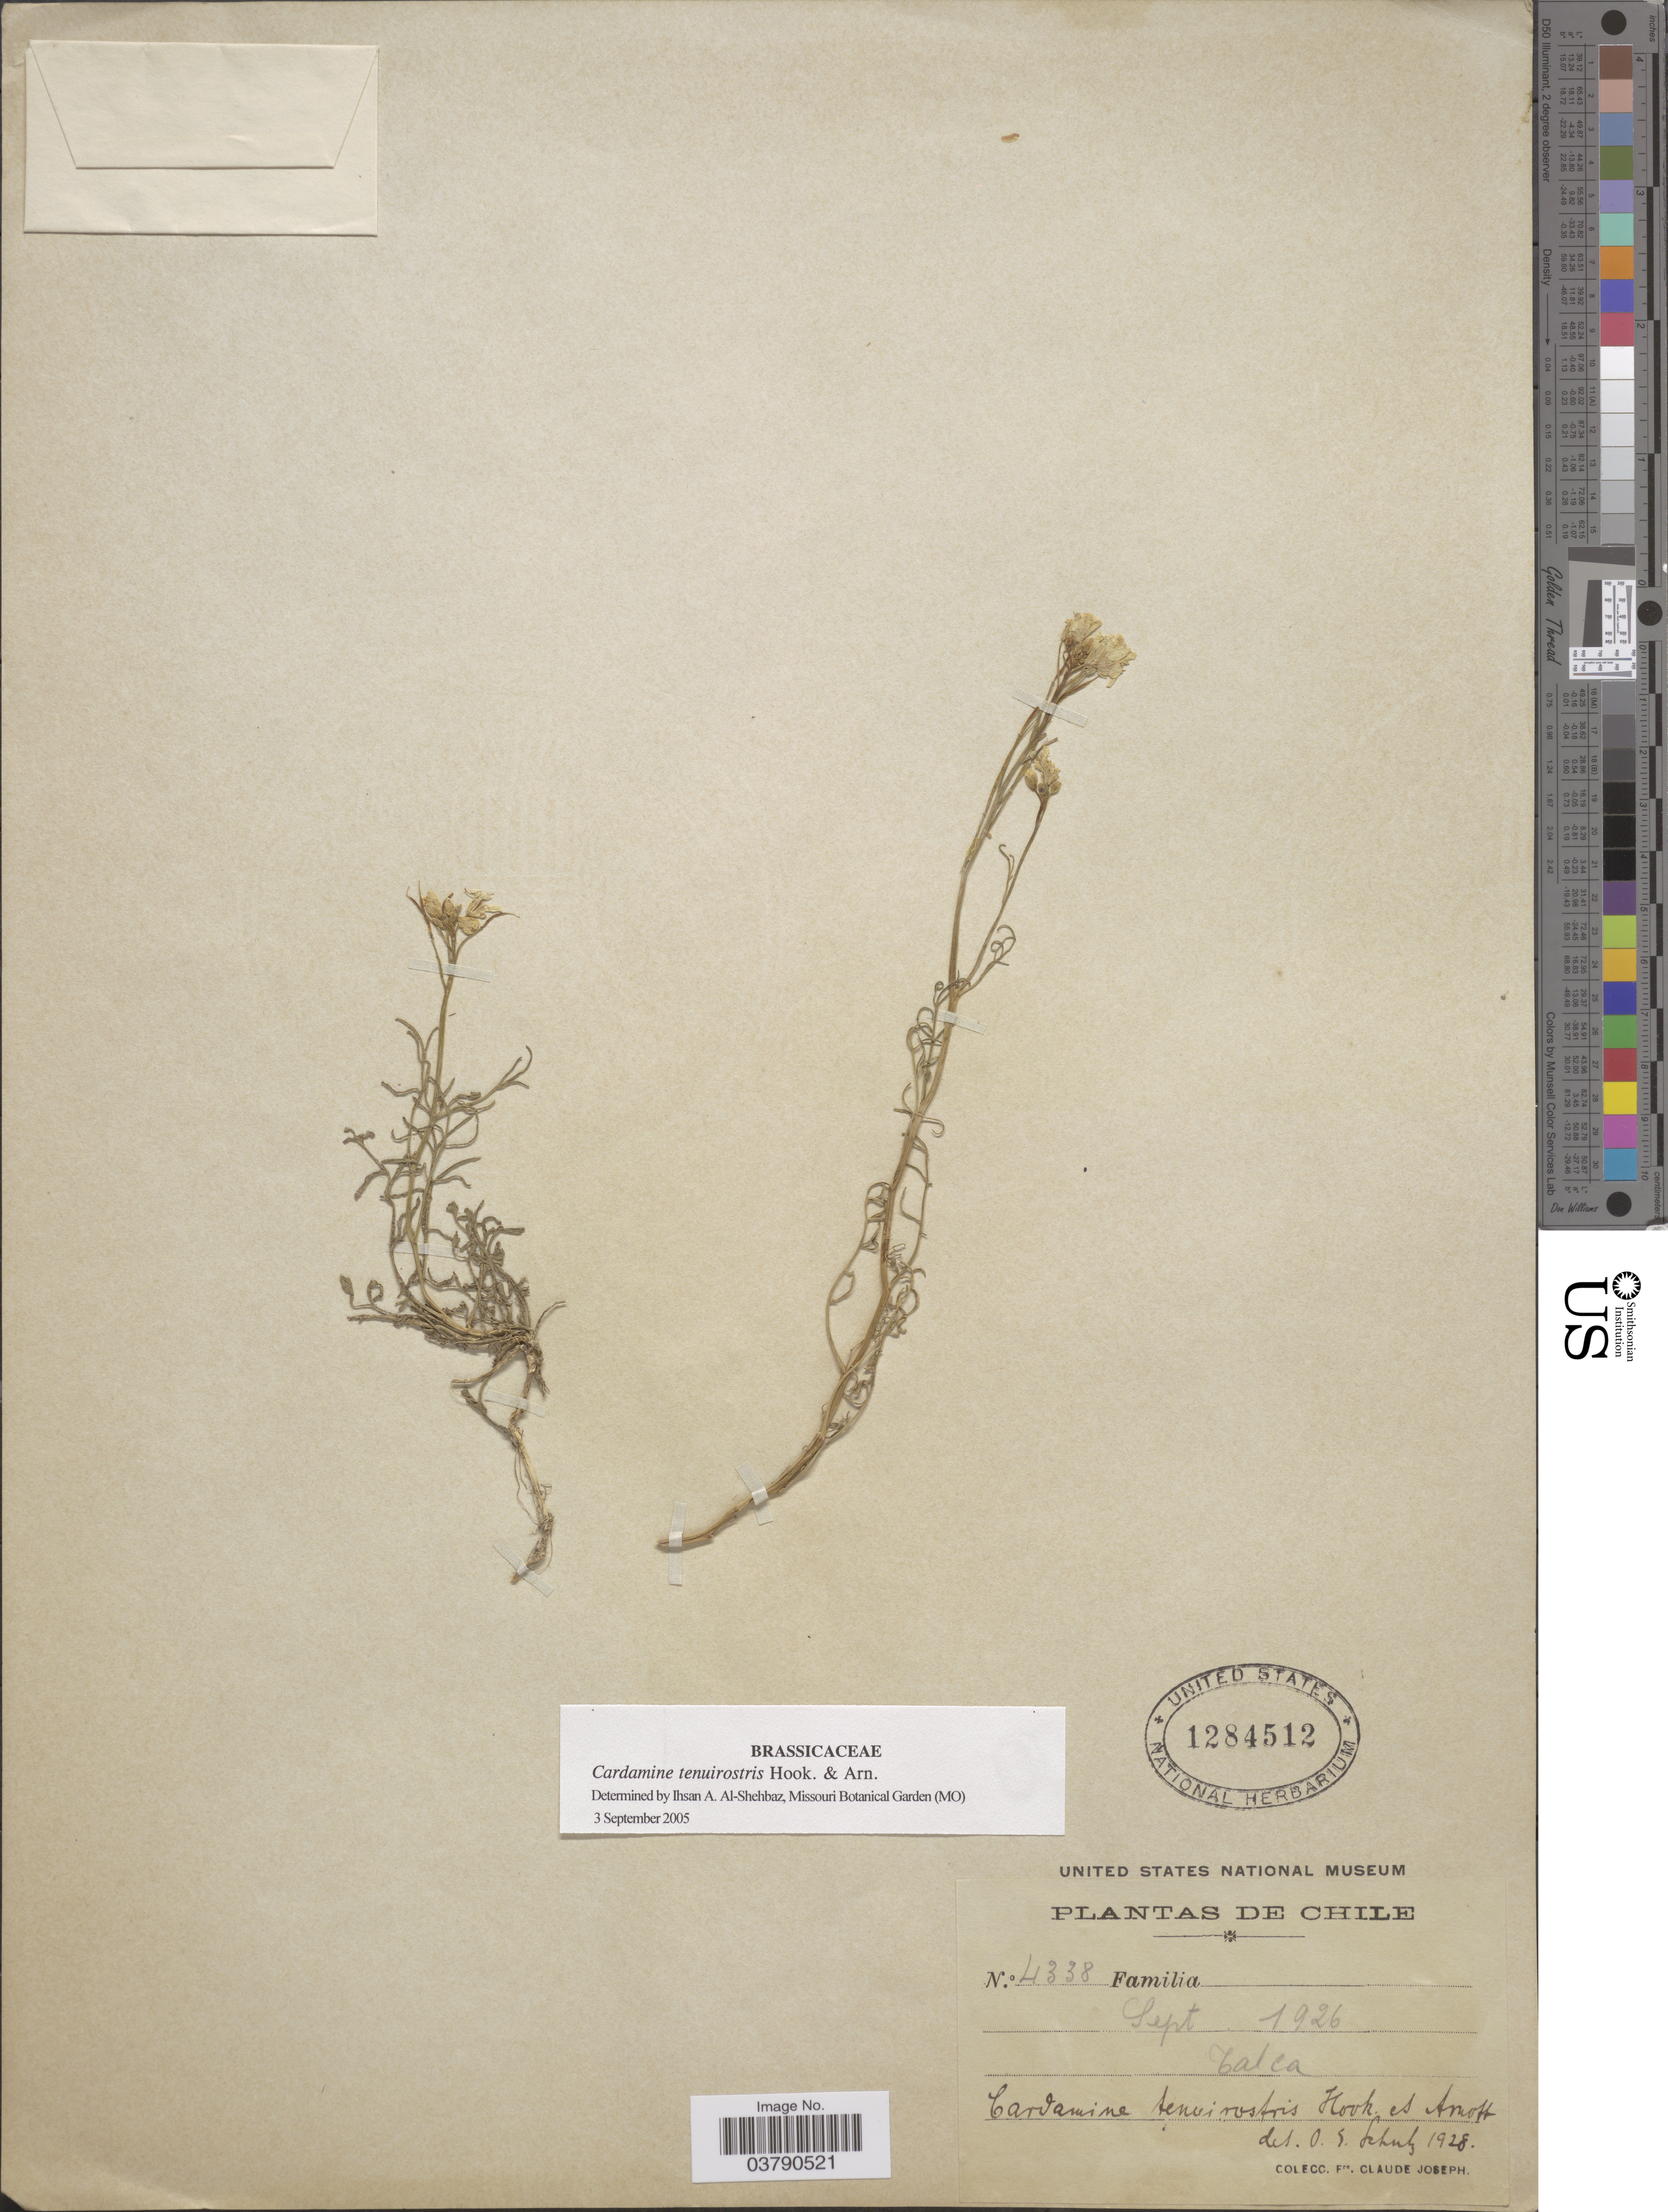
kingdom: Plantae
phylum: Tracheophyta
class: Magnoliopsida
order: Brassicales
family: Brassicaceae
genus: Cardamine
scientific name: Cardamine tenuirostris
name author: Hook. & Arn.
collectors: Bro. Claude-Joseph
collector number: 4338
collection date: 1926-09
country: Chile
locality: Talca.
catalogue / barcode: US 1284512